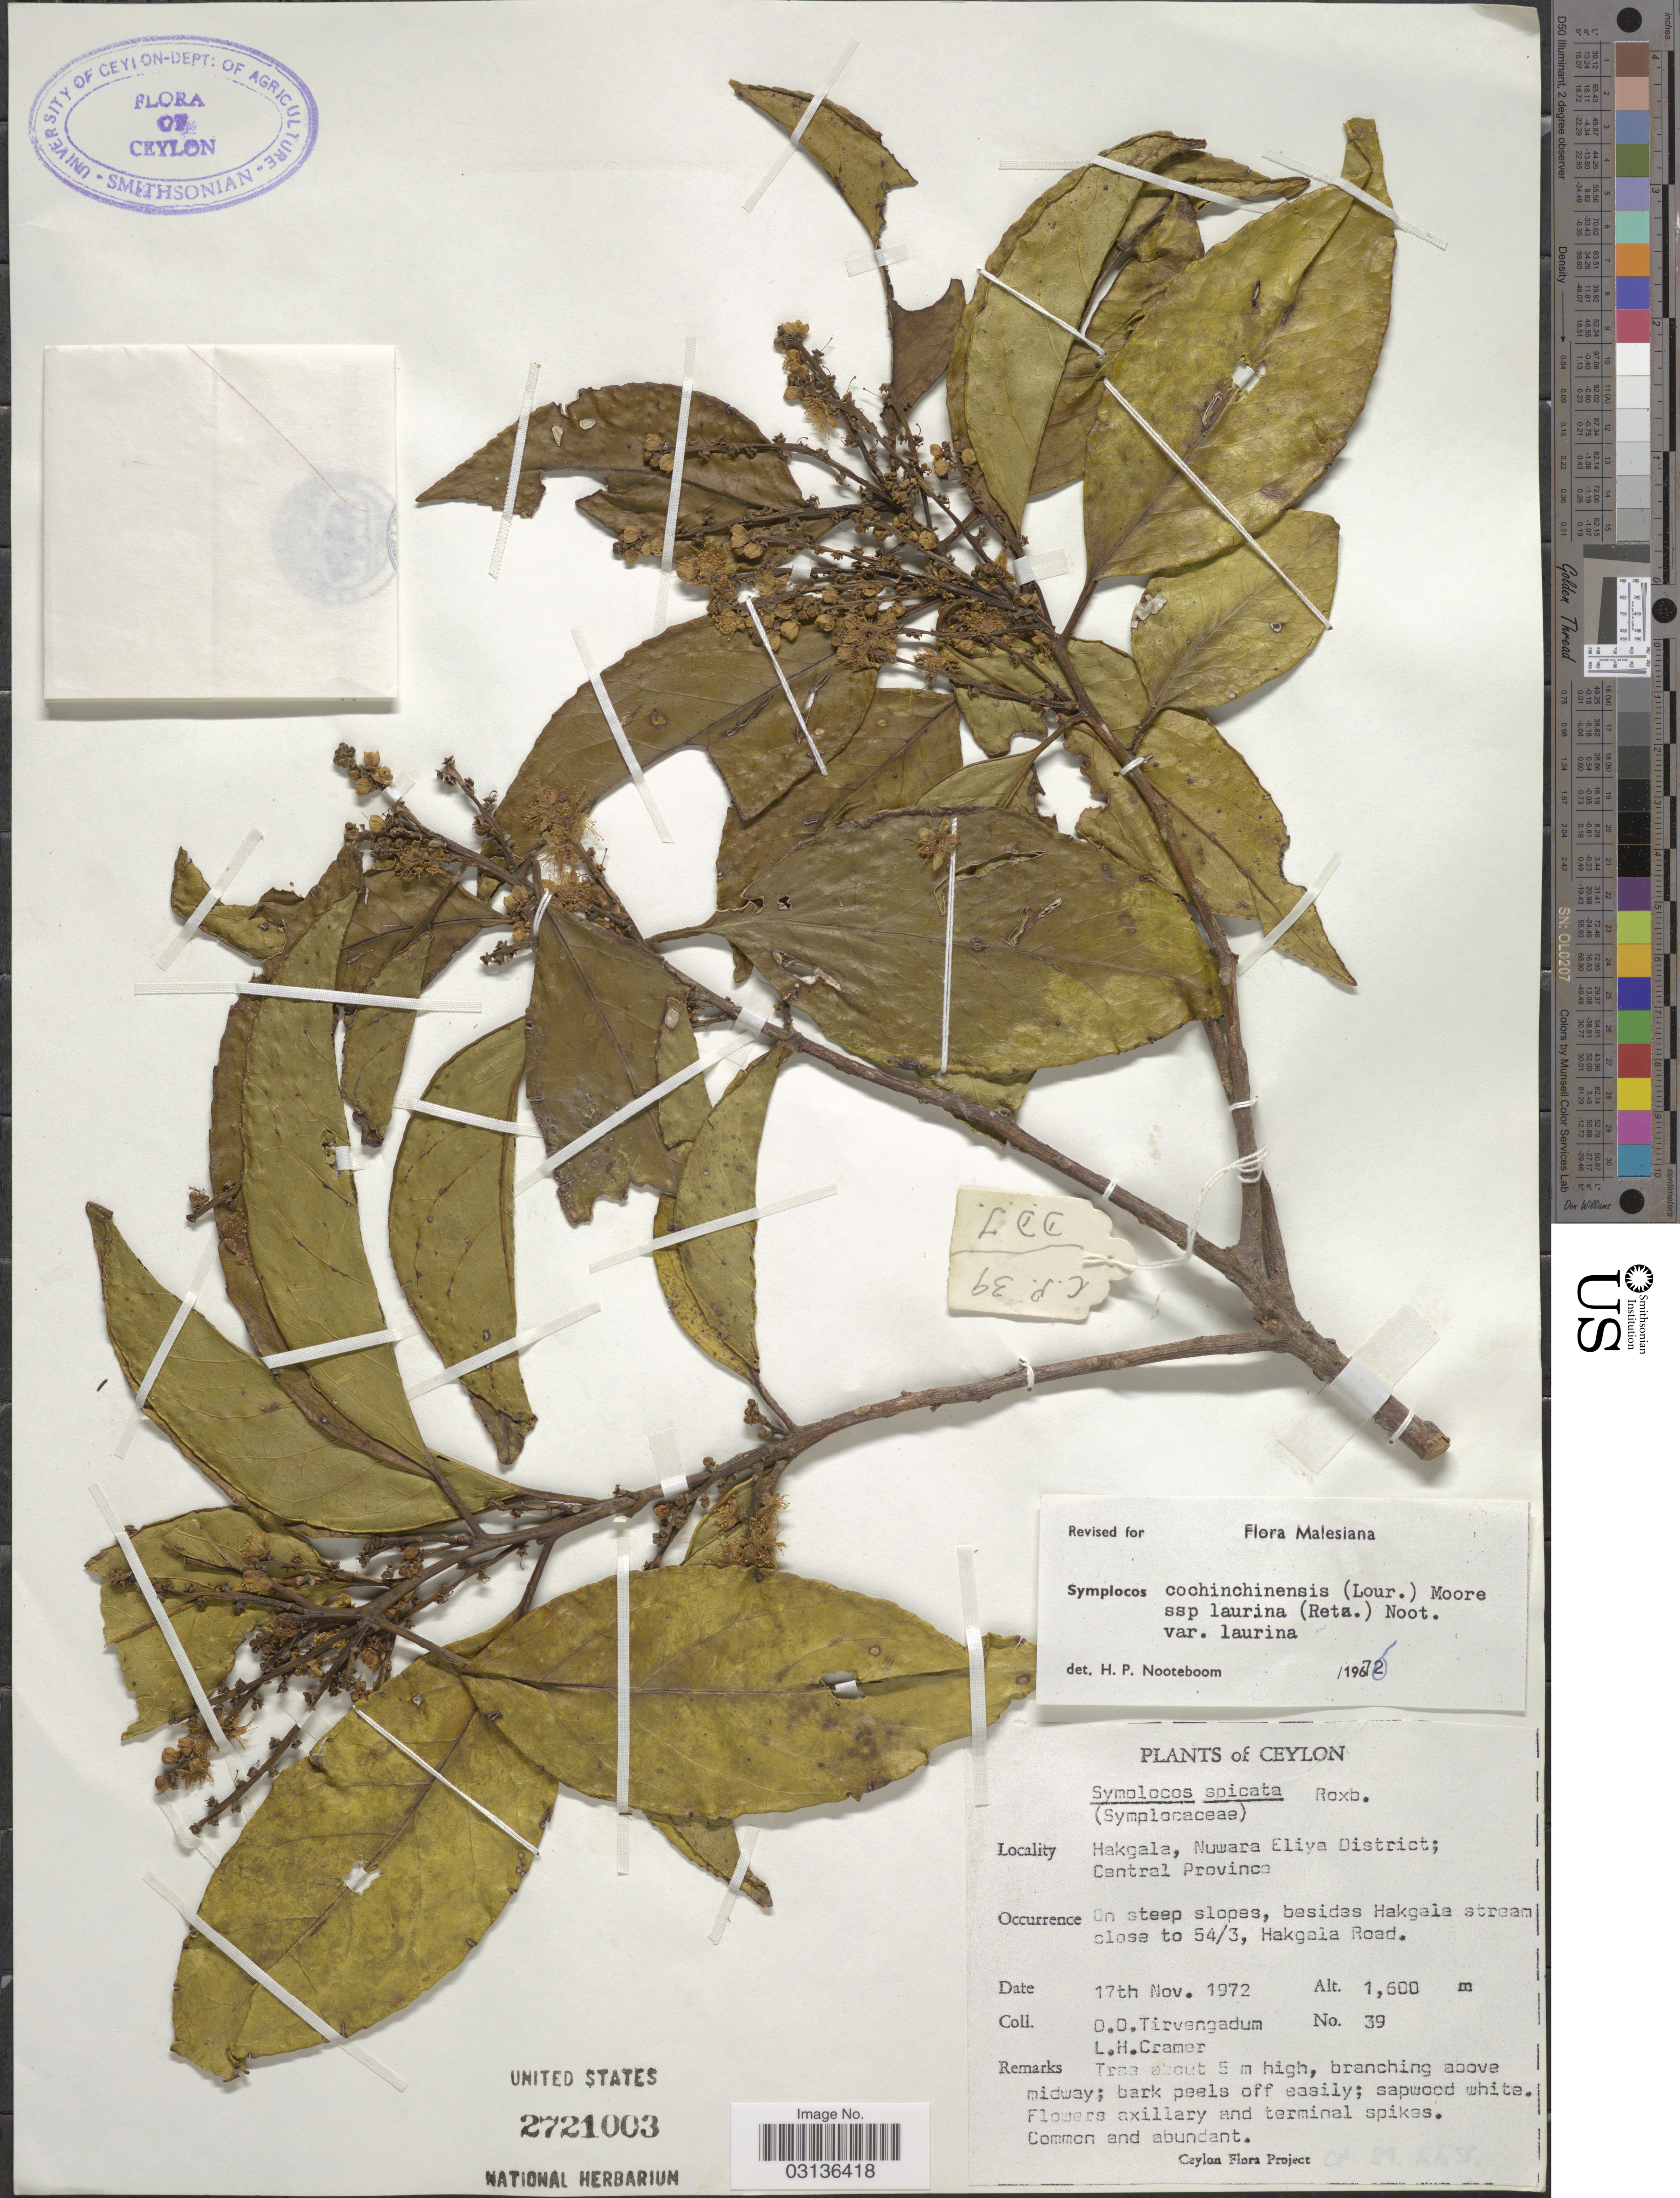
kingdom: Plantae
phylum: Tracheophyta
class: Magnoliopsida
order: Ericales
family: Symplocaceae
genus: Symplocos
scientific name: Symplocos cochinchinensis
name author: (Lour.) S. Moore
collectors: D. Tirvengadum & L. H. Cramer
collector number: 39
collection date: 1972-11-17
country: Sri Lanka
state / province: Central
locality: Ceylon. Hakgala, Nuwara Eliya District; Central Province. On steep slopes, besides Hakgala stream close to 54/3, Hakgala Road.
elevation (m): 1600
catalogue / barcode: US 2721003